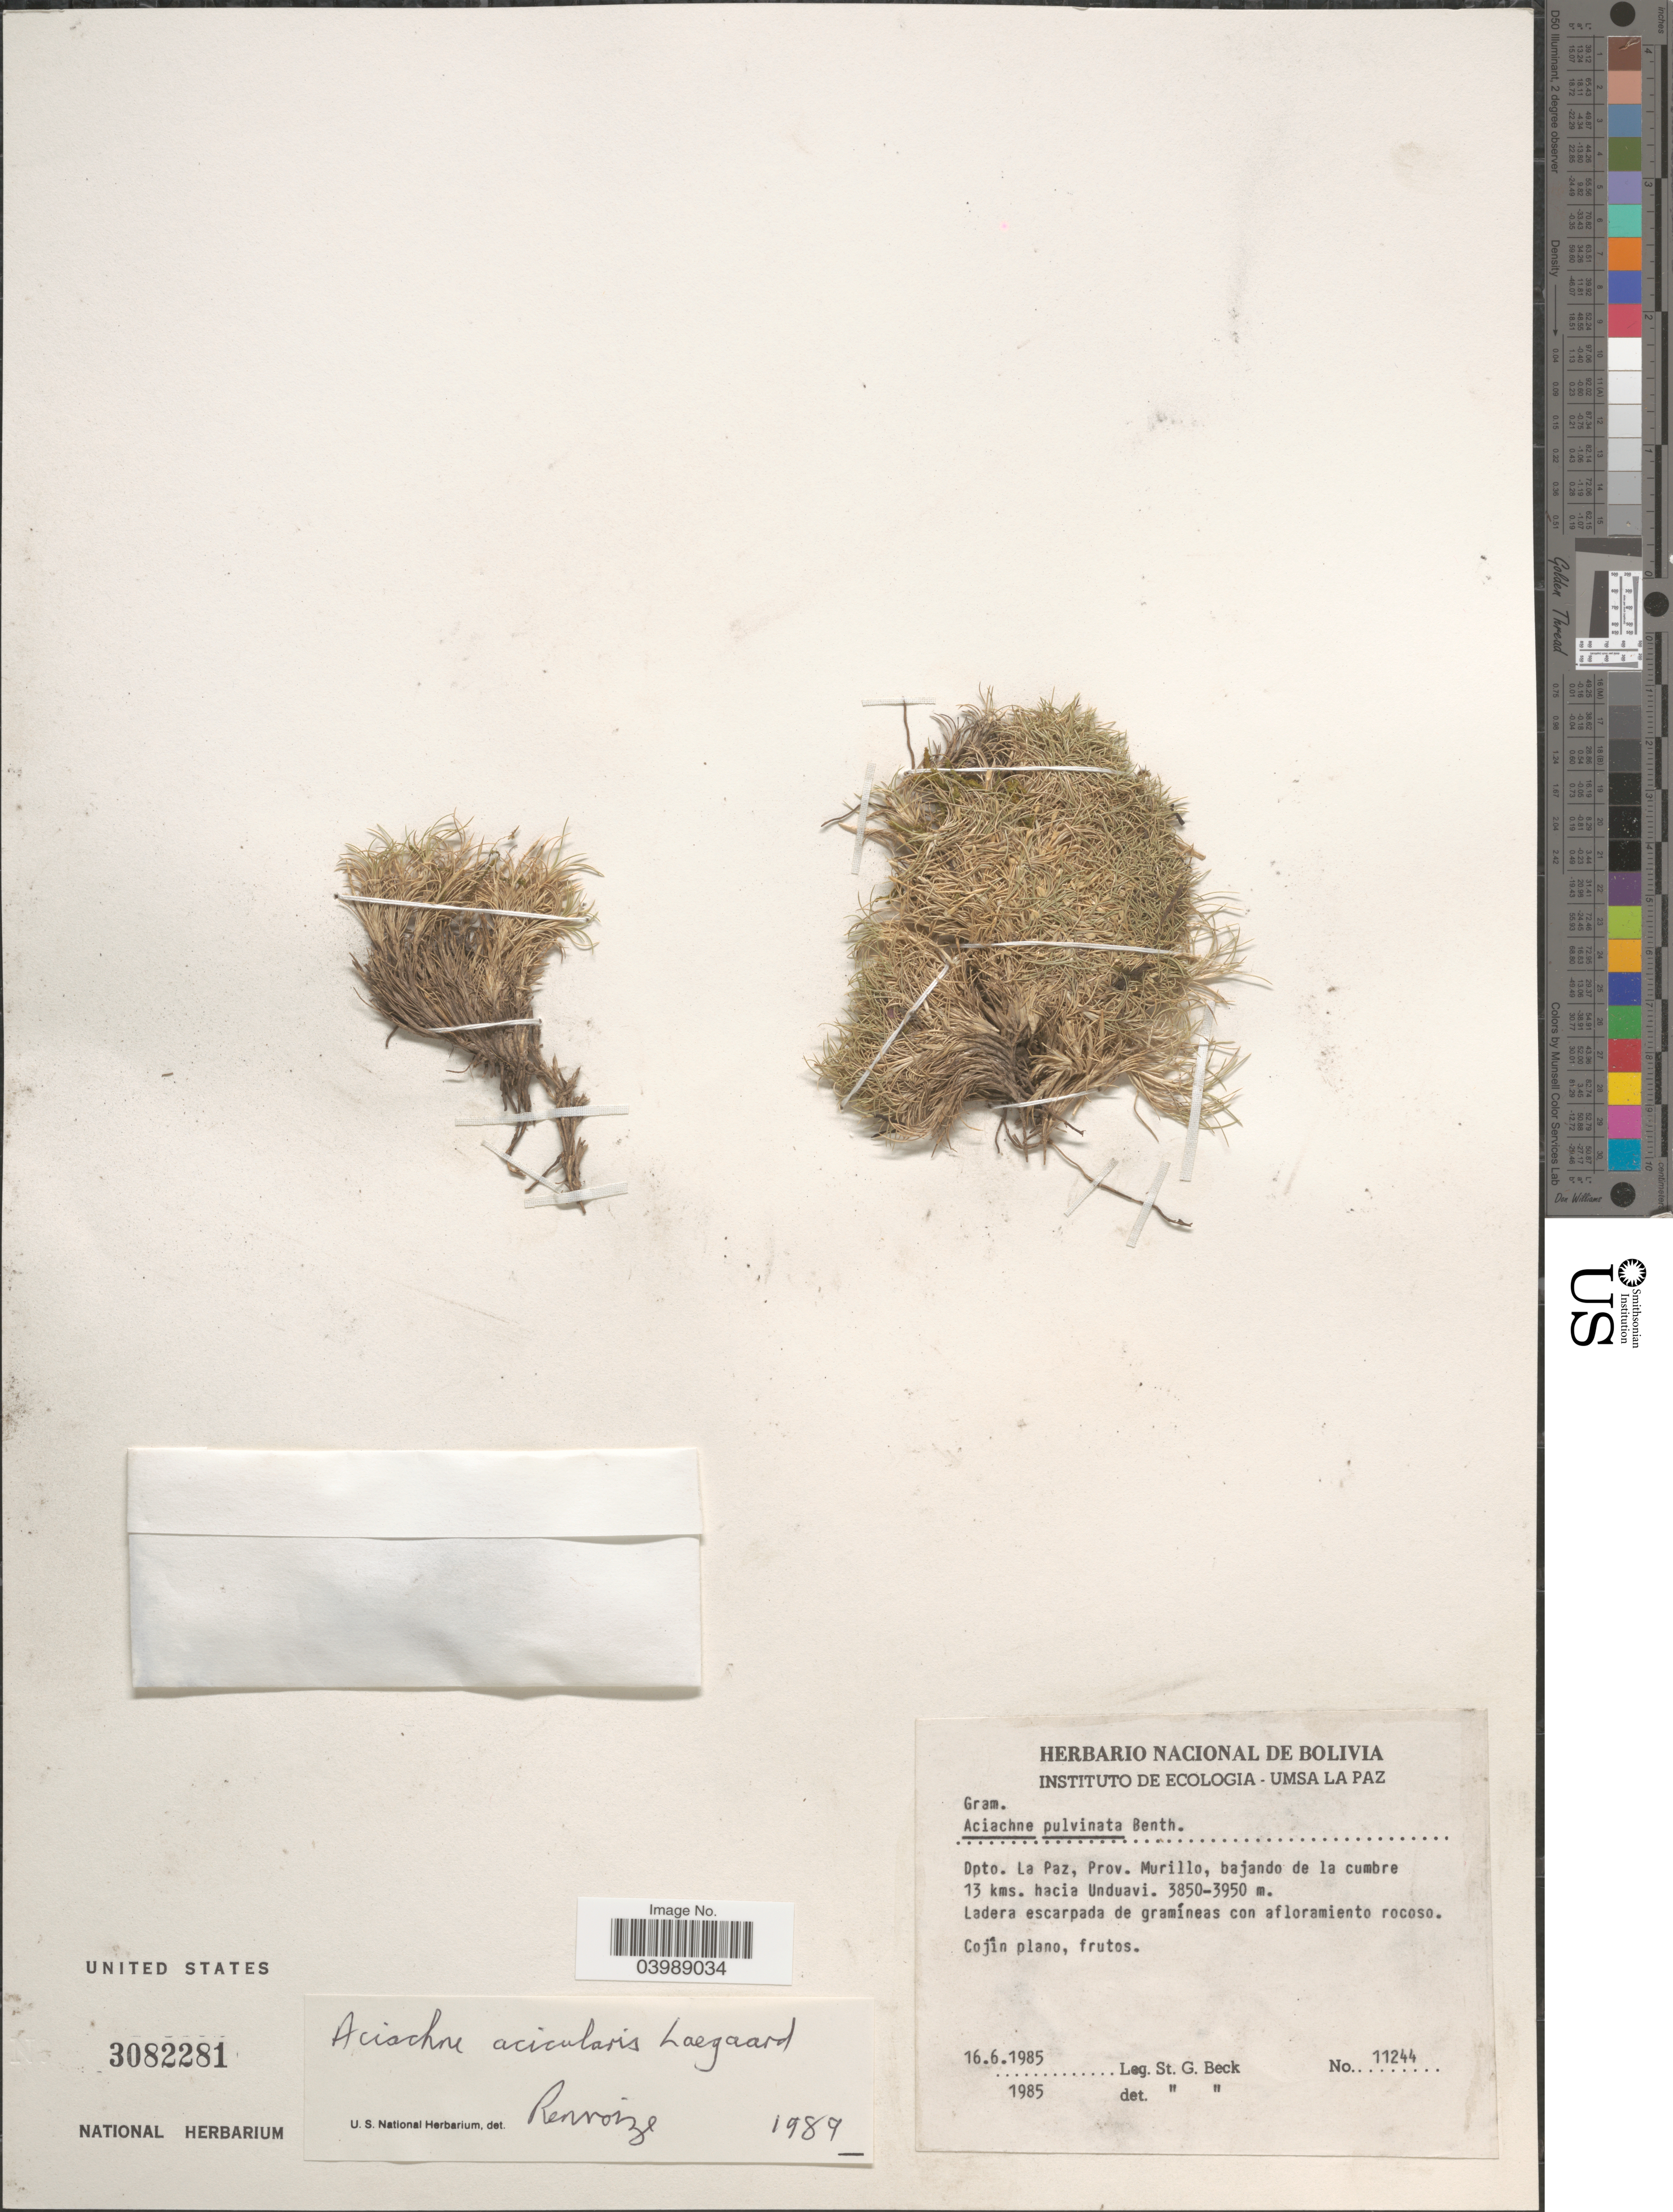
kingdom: Plantae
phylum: Tracheophyta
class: Liliopsida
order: Poales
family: Poaceae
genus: Aciachne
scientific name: Aciachne acicularis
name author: Lægaard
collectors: S. G. Beck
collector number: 11244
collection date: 1985-06-16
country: Bolivia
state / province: La Paz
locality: Dpto. La Paz, Prov. Murillo, bajando de la cumbre 13 kms. hacia Unduavi.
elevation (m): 3850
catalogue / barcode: US 3082281